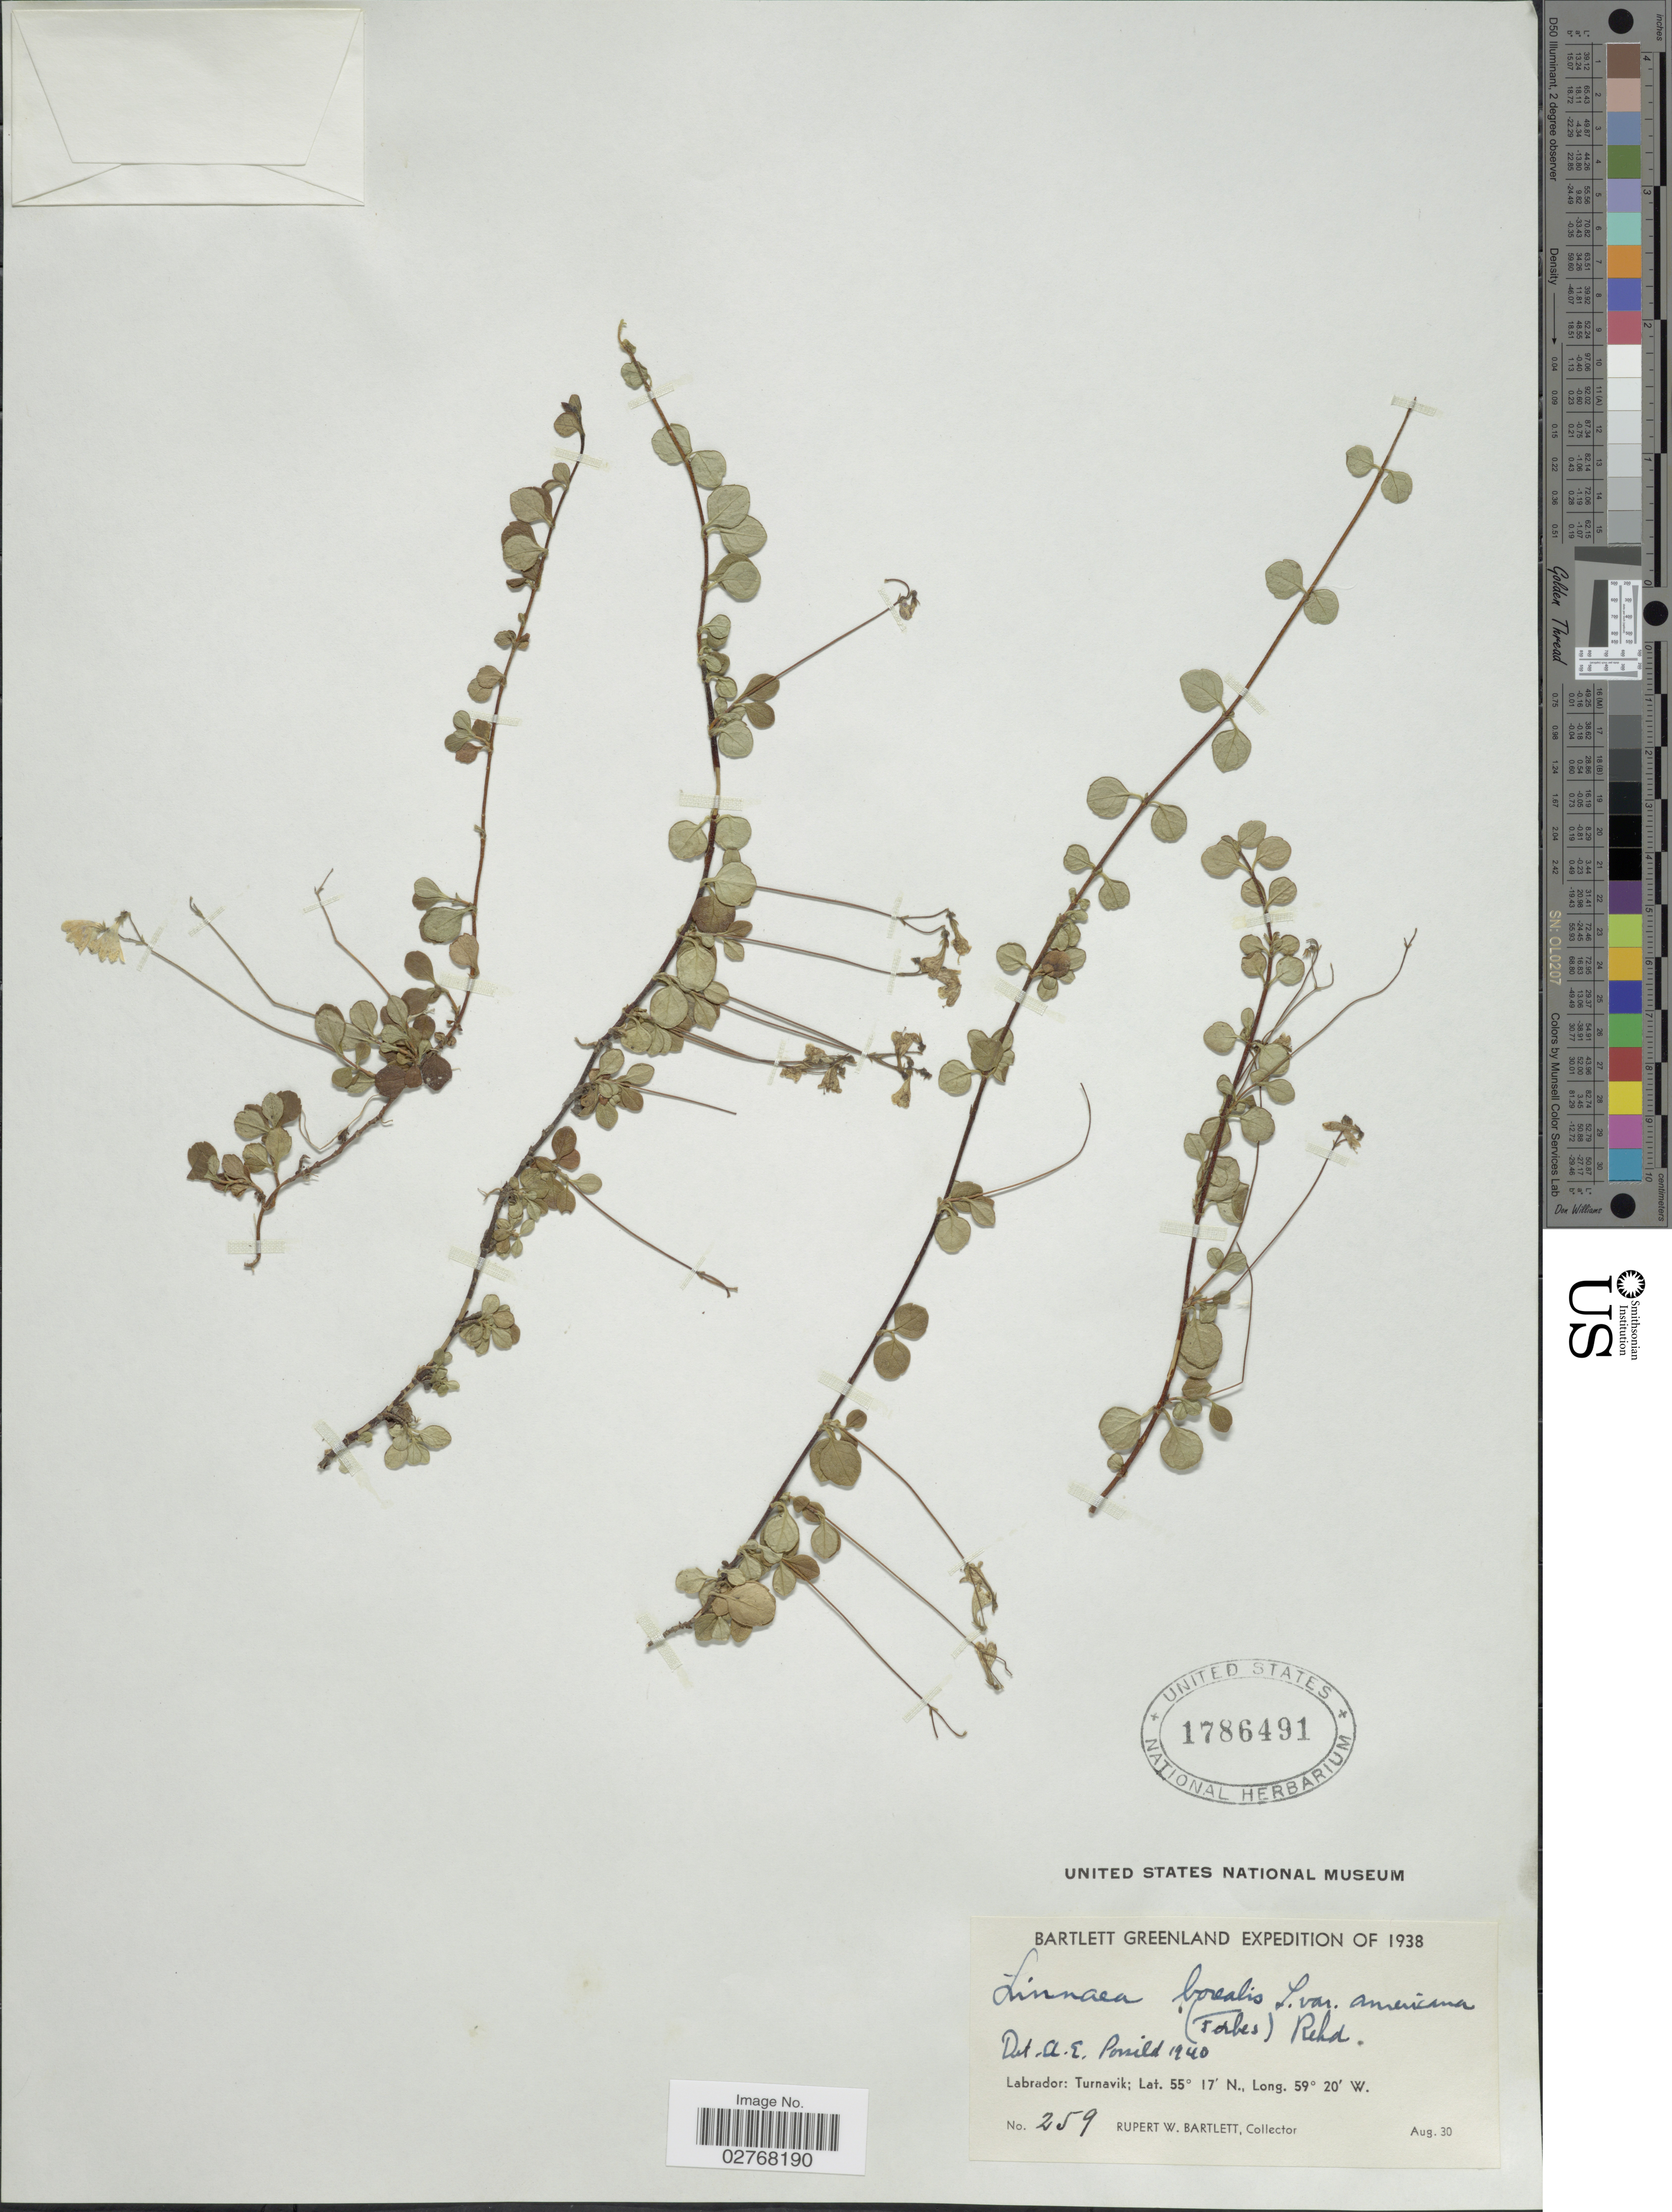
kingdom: Plantae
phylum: Tracheophyta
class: Magnoliopsida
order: Dipsacales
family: Caprifoliaceae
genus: Linnaea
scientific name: Linnaea borealis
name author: L.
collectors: R. W. Bartlett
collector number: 259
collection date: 1938-08-30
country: Canada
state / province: Newfoundland and Labrador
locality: Labrador: Turnavik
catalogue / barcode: US 1786491